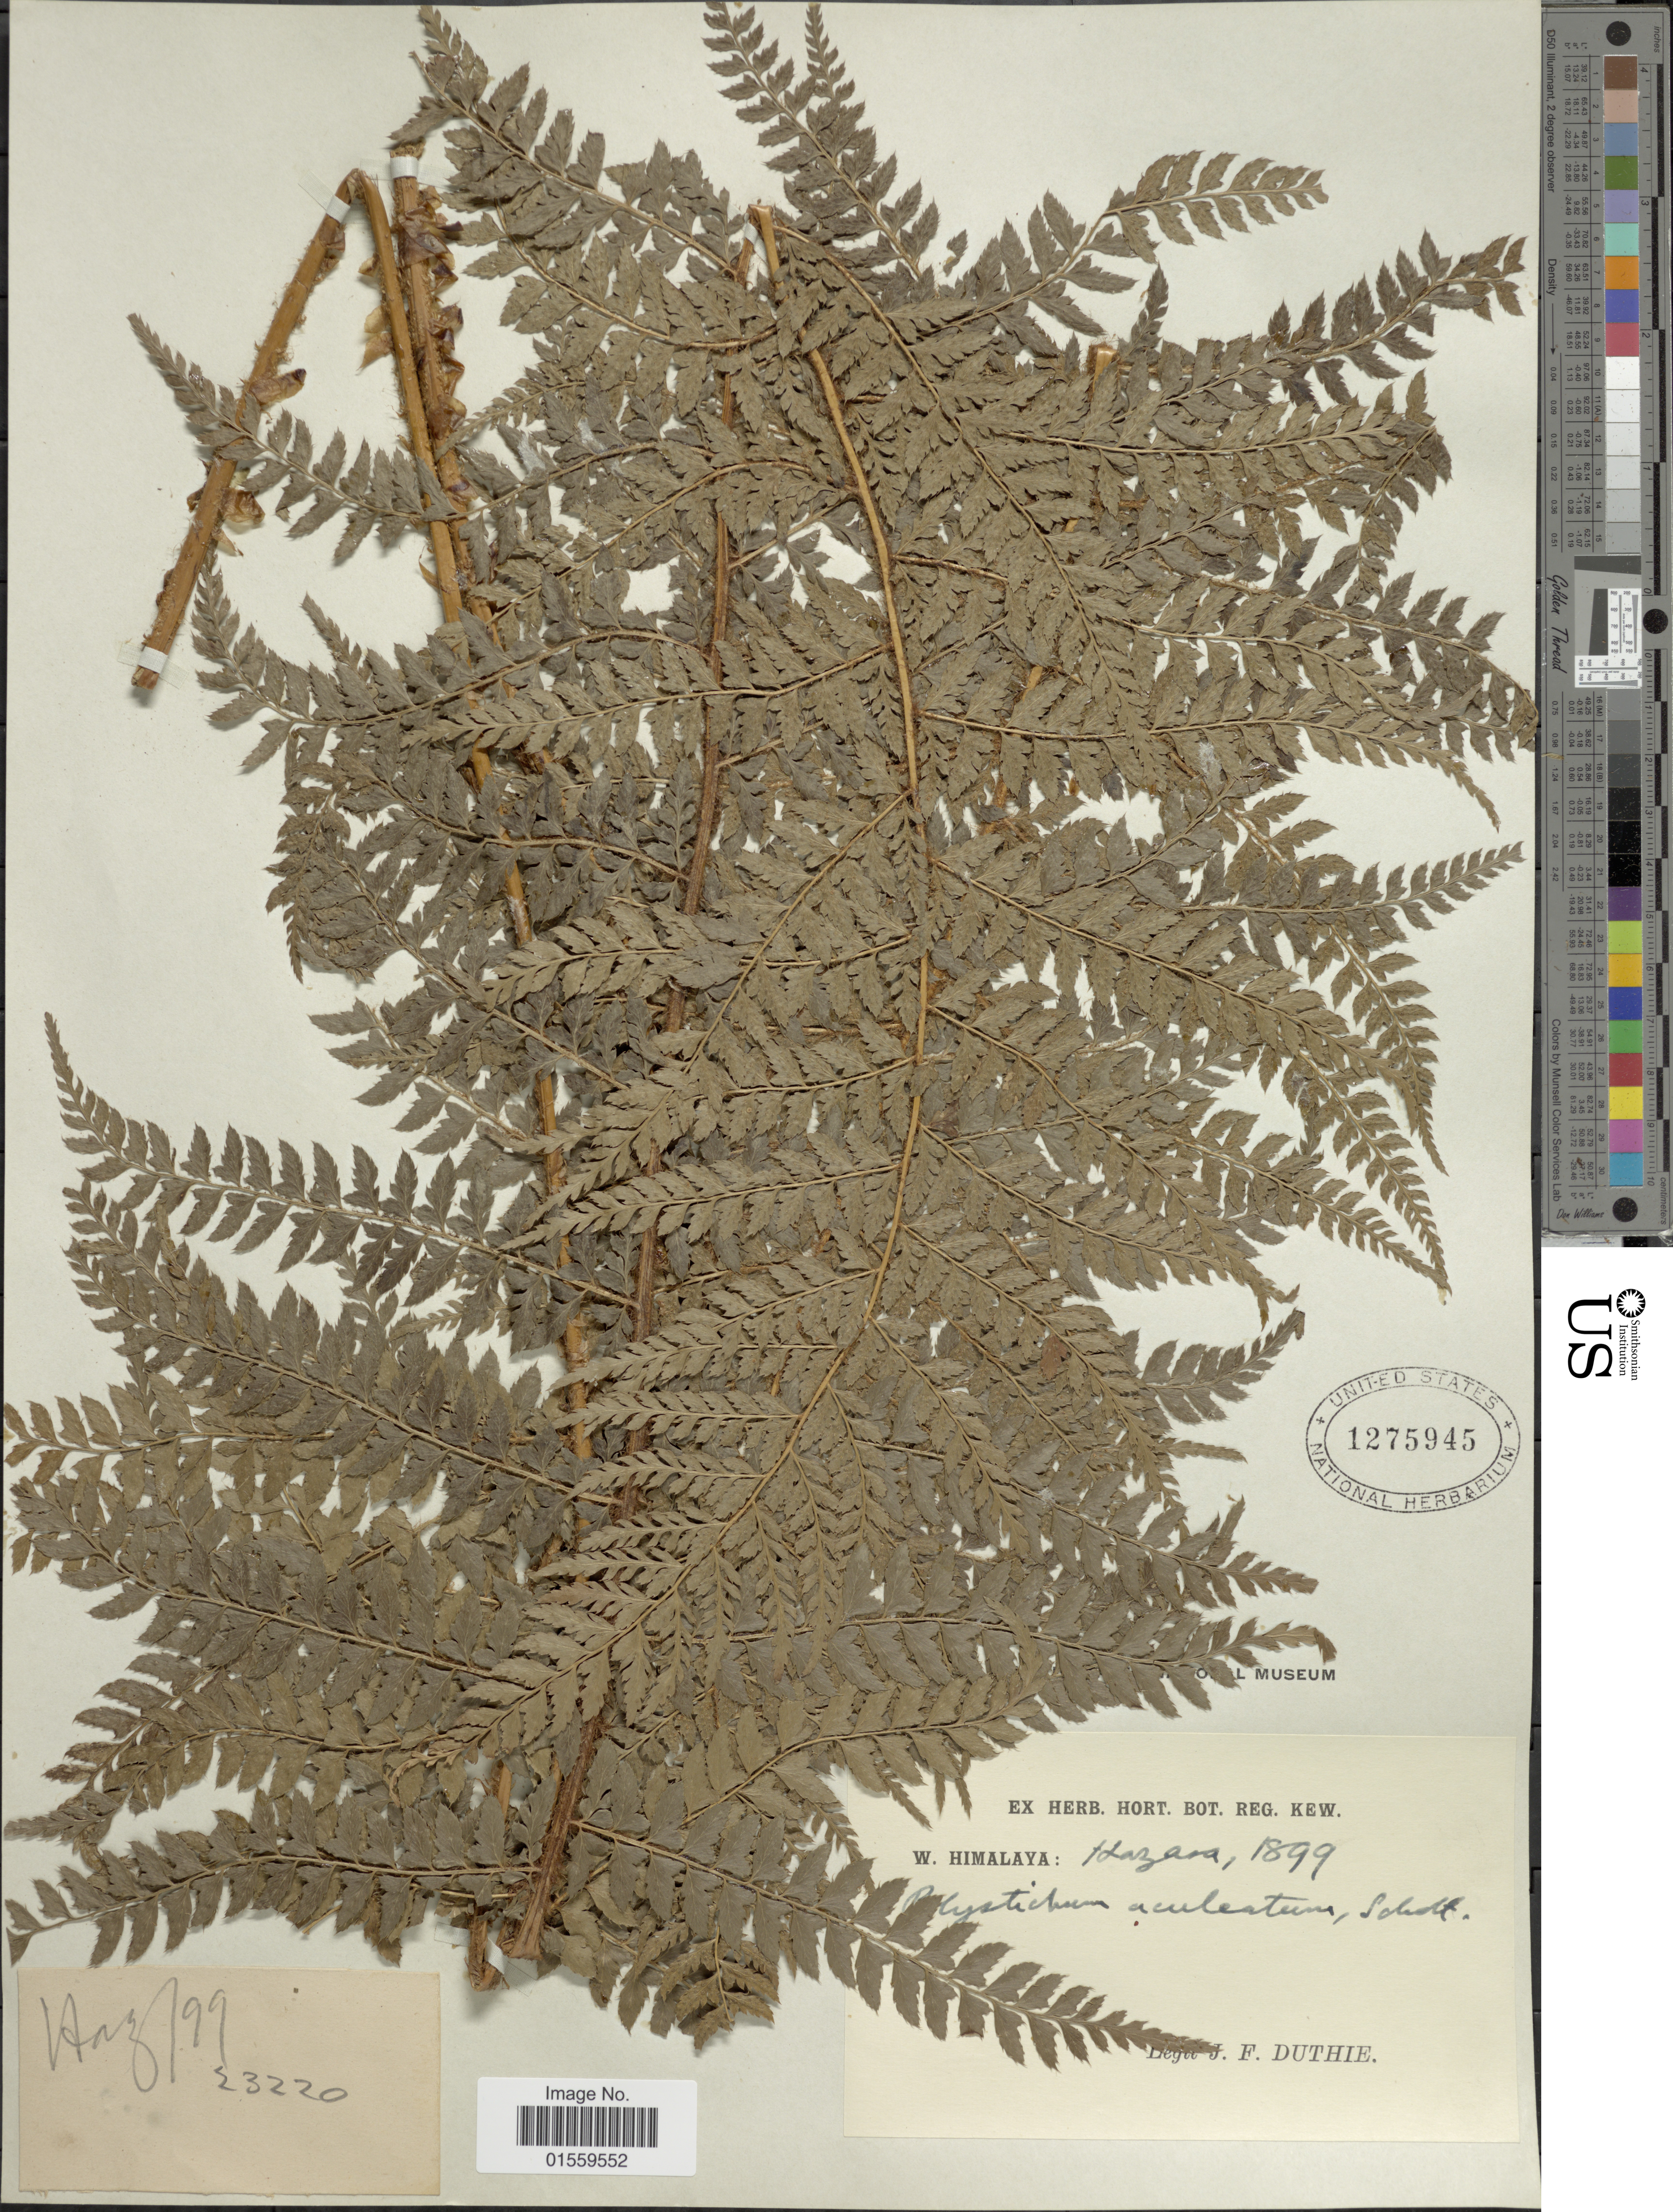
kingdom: Plantae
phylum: Tracheophyta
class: Polypodiopsida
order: Polypodiales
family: Dryopteridaceae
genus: Polystichum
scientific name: Polystichum setiferum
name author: (Forssk.) Moore ex Woynar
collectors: J. F. Duthie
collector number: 23220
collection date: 1899-08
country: Pakistan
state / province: Khyber Pakhtunkhwa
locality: W. Himalaya: Hazara.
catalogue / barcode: US 1275945